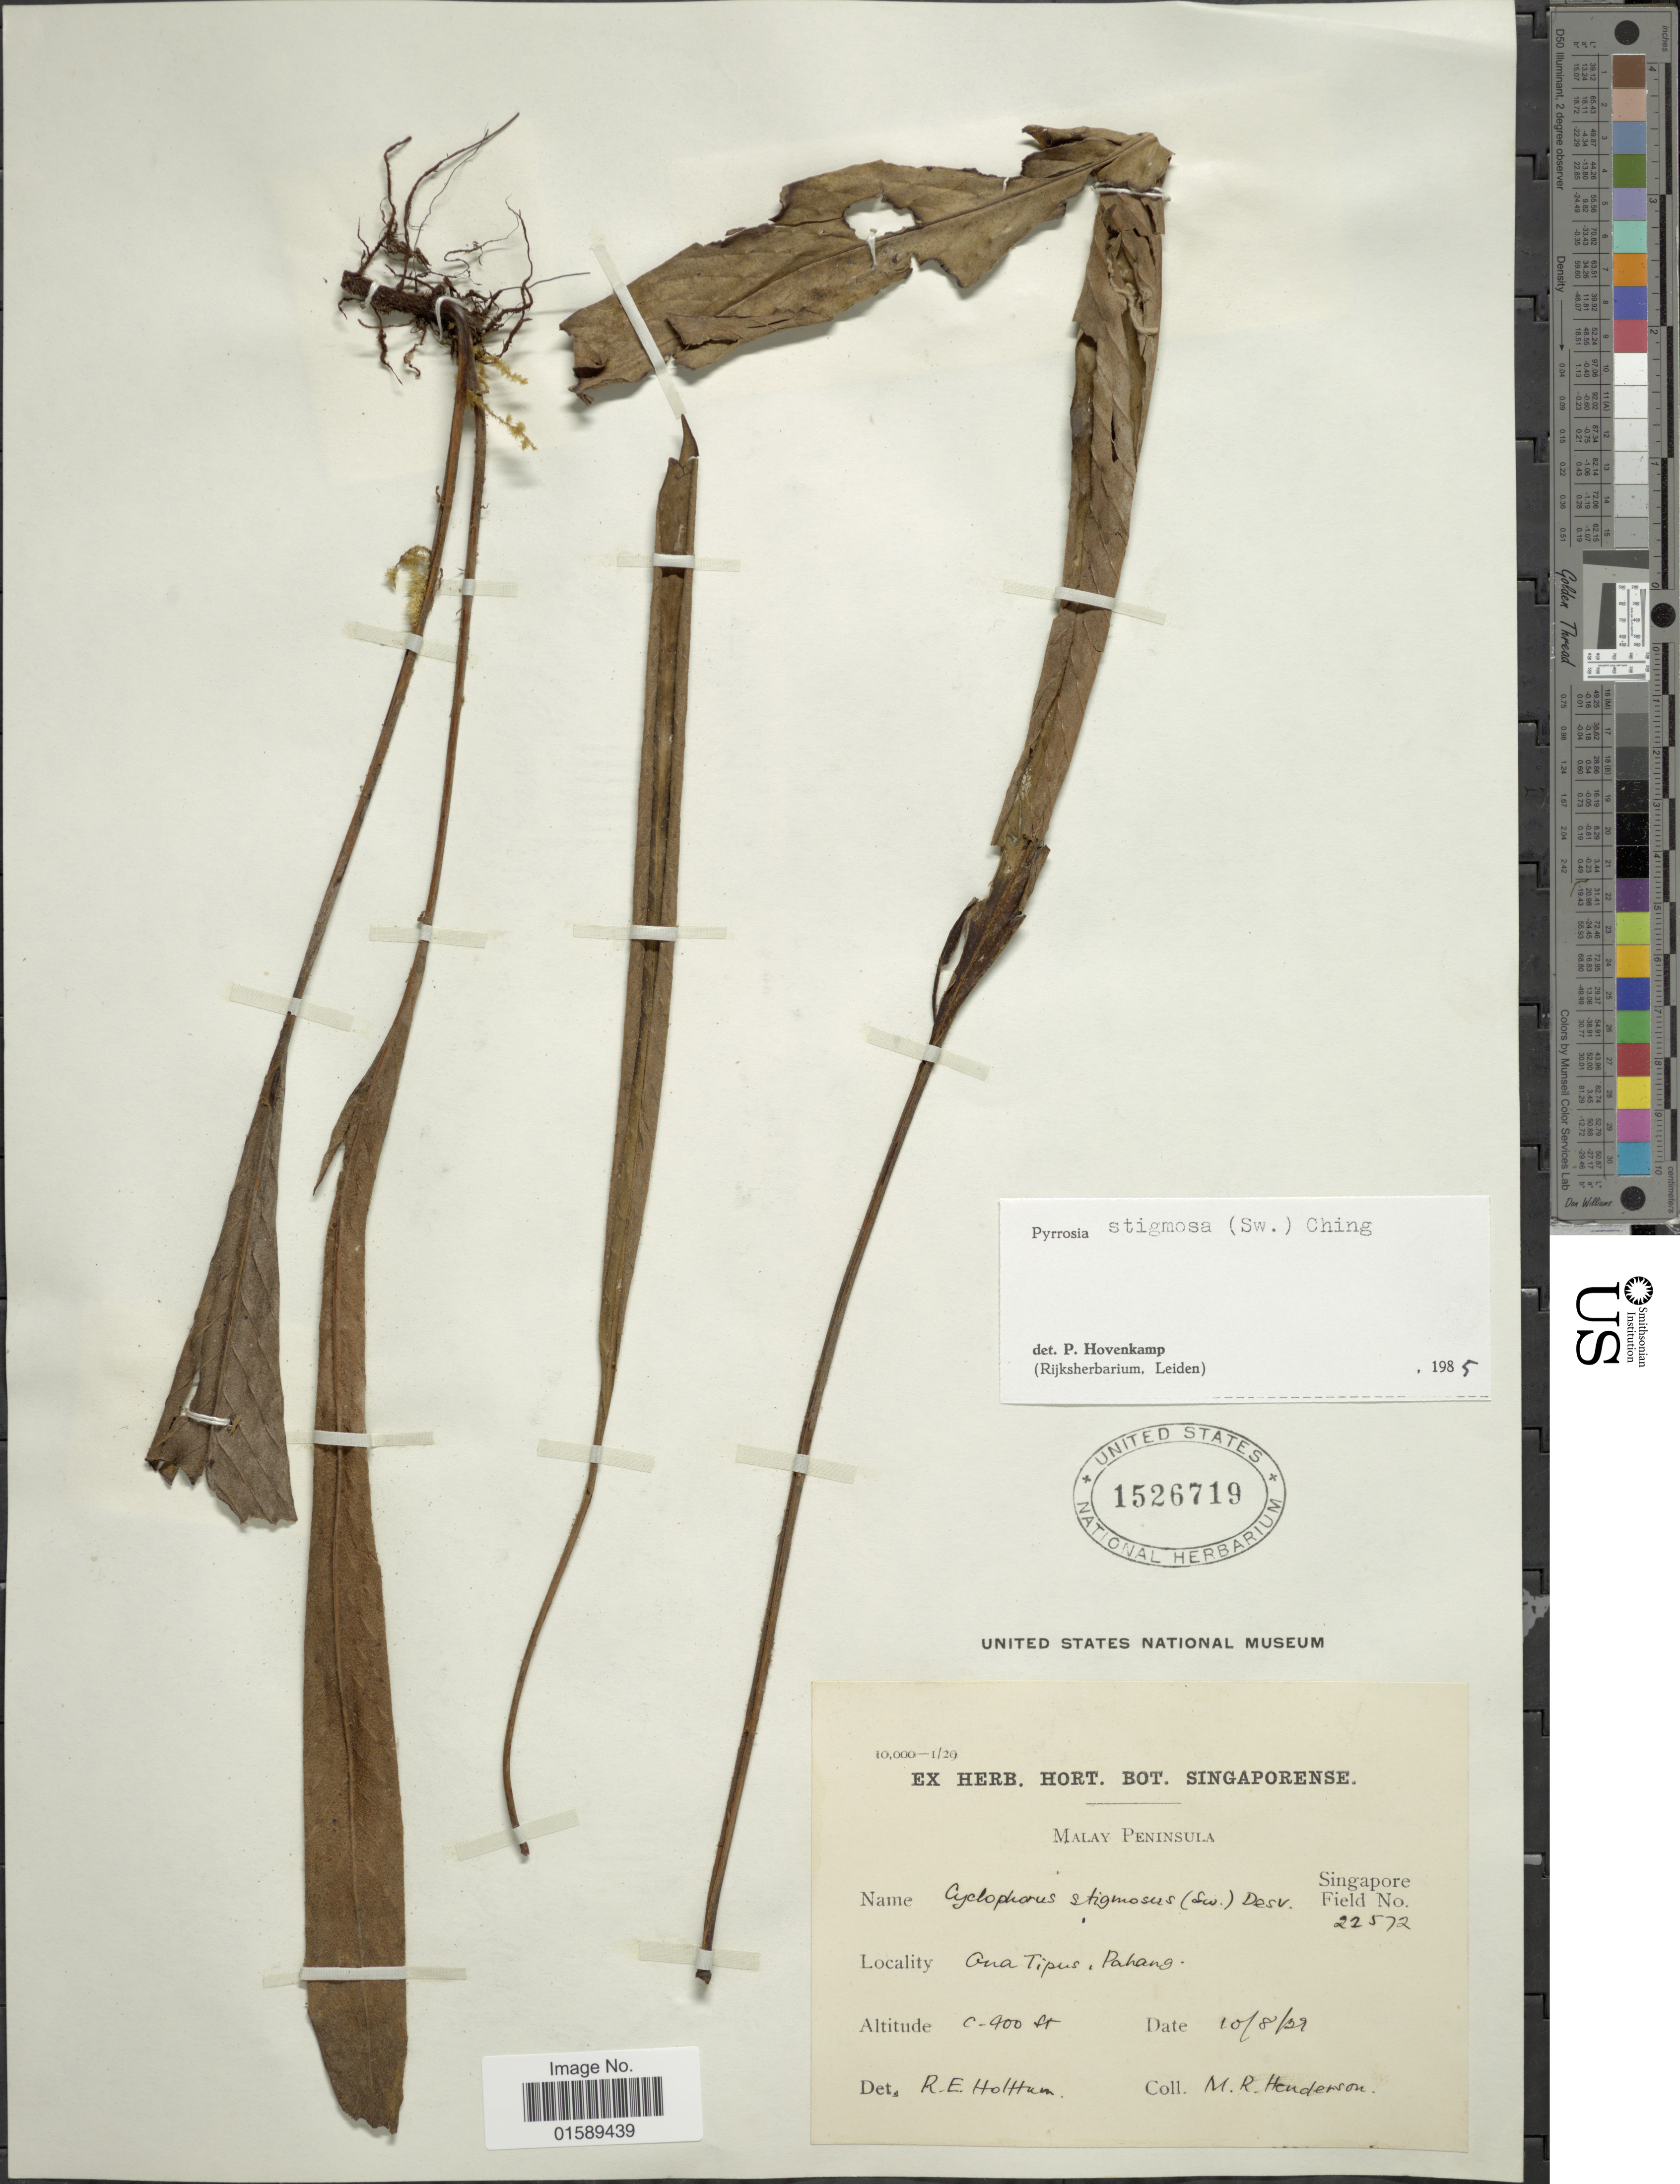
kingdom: Plantae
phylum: Tracheophyta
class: Polypodiopsida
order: Polypodiales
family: Polypodiaceae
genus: Pyrrosia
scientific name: Pyrrosia stigmosa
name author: (Sw.) Ching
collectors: M. Henderson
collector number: Singapore Field 22572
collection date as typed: Transcribed d/m/y: 10/8/29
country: Malaysia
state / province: Pahang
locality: Malay Peninsula. Ana Tipus, Pahang.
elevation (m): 122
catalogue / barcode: US 1529719